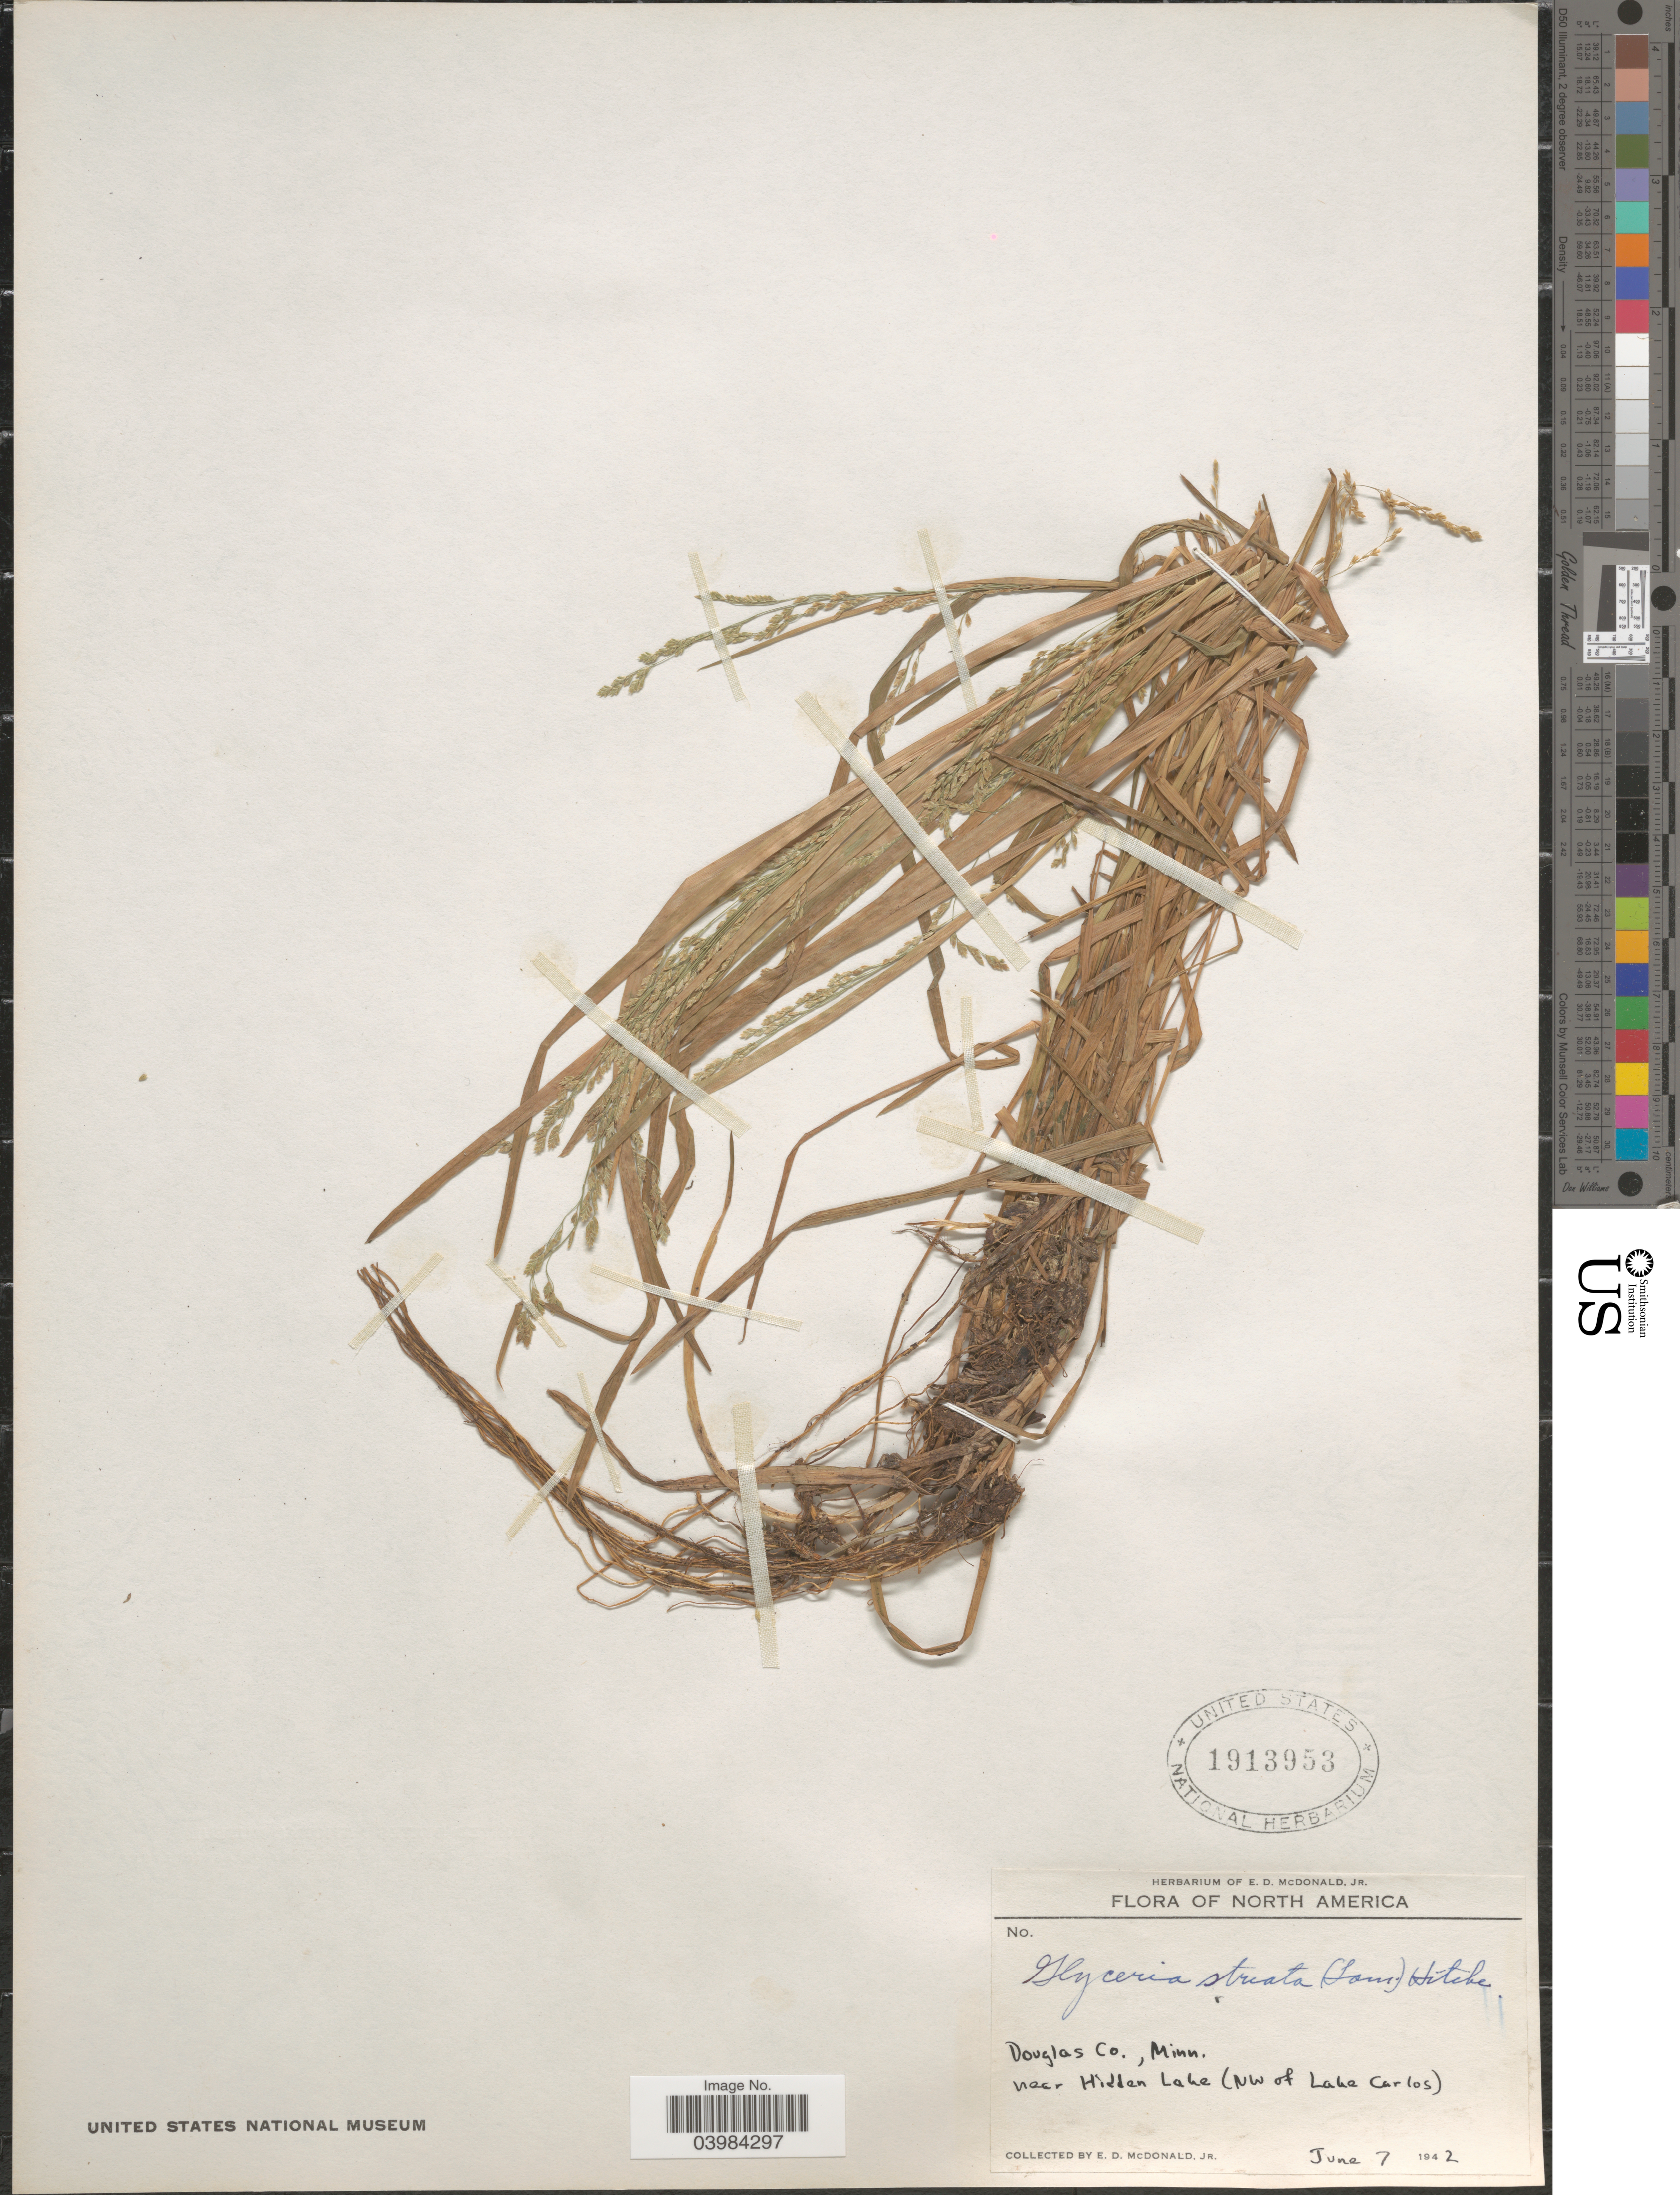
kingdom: Plantae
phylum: Tracheophyta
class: Liliopsida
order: Poales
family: Poaceae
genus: Glyceria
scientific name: Glyceria striata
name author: (Lam.) Hitchc.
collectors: E. D. McDonald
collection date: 1942-06-07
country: United States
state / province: Minnesota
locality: Douglas Co., near Hidden Lake (NW of Lake Carlos).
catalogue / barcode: US 1913953